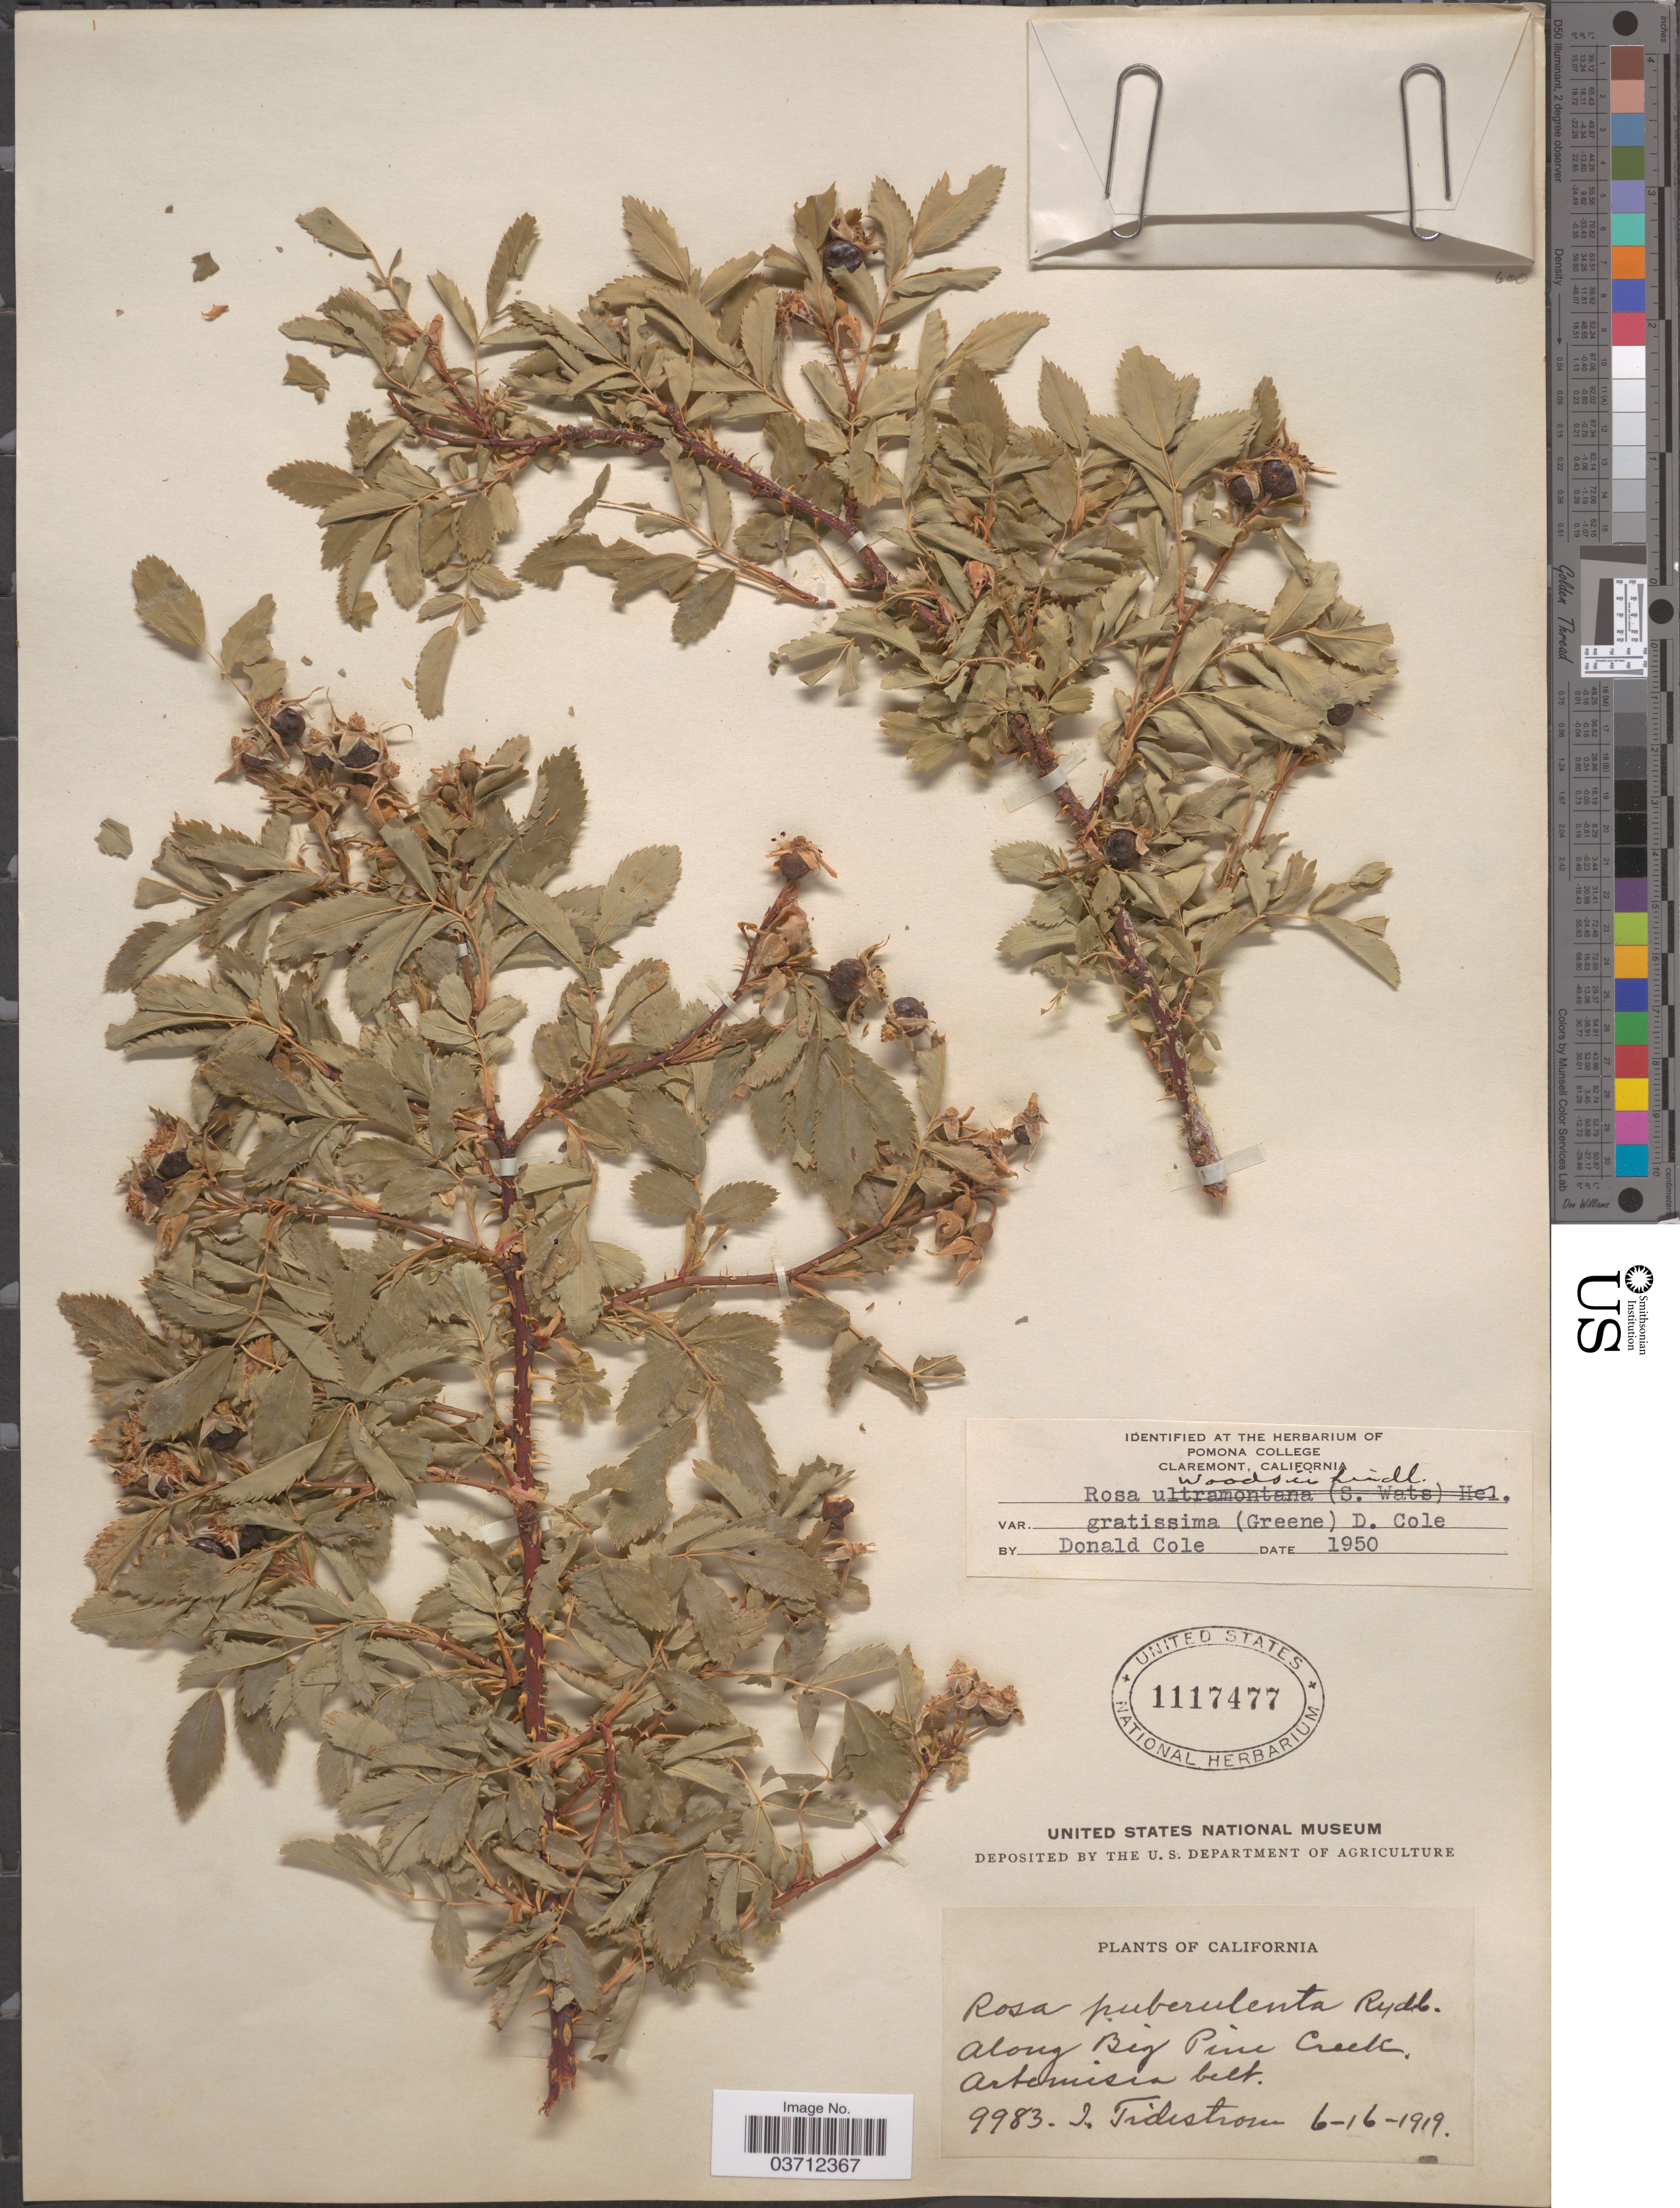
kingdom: Plantae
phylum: Tracheophyta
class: Magnoliopsida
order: Rosales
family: Rosaceae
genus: Rosa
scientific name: Rosa woodsii var. gratissima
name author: (Greene) D. Cole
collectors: I. F. Tidestrom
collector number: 9983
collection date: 1919-06-16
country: United States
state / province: California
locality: Along Big Pine Creek. Artemisia belt.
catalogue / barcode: US 1117477